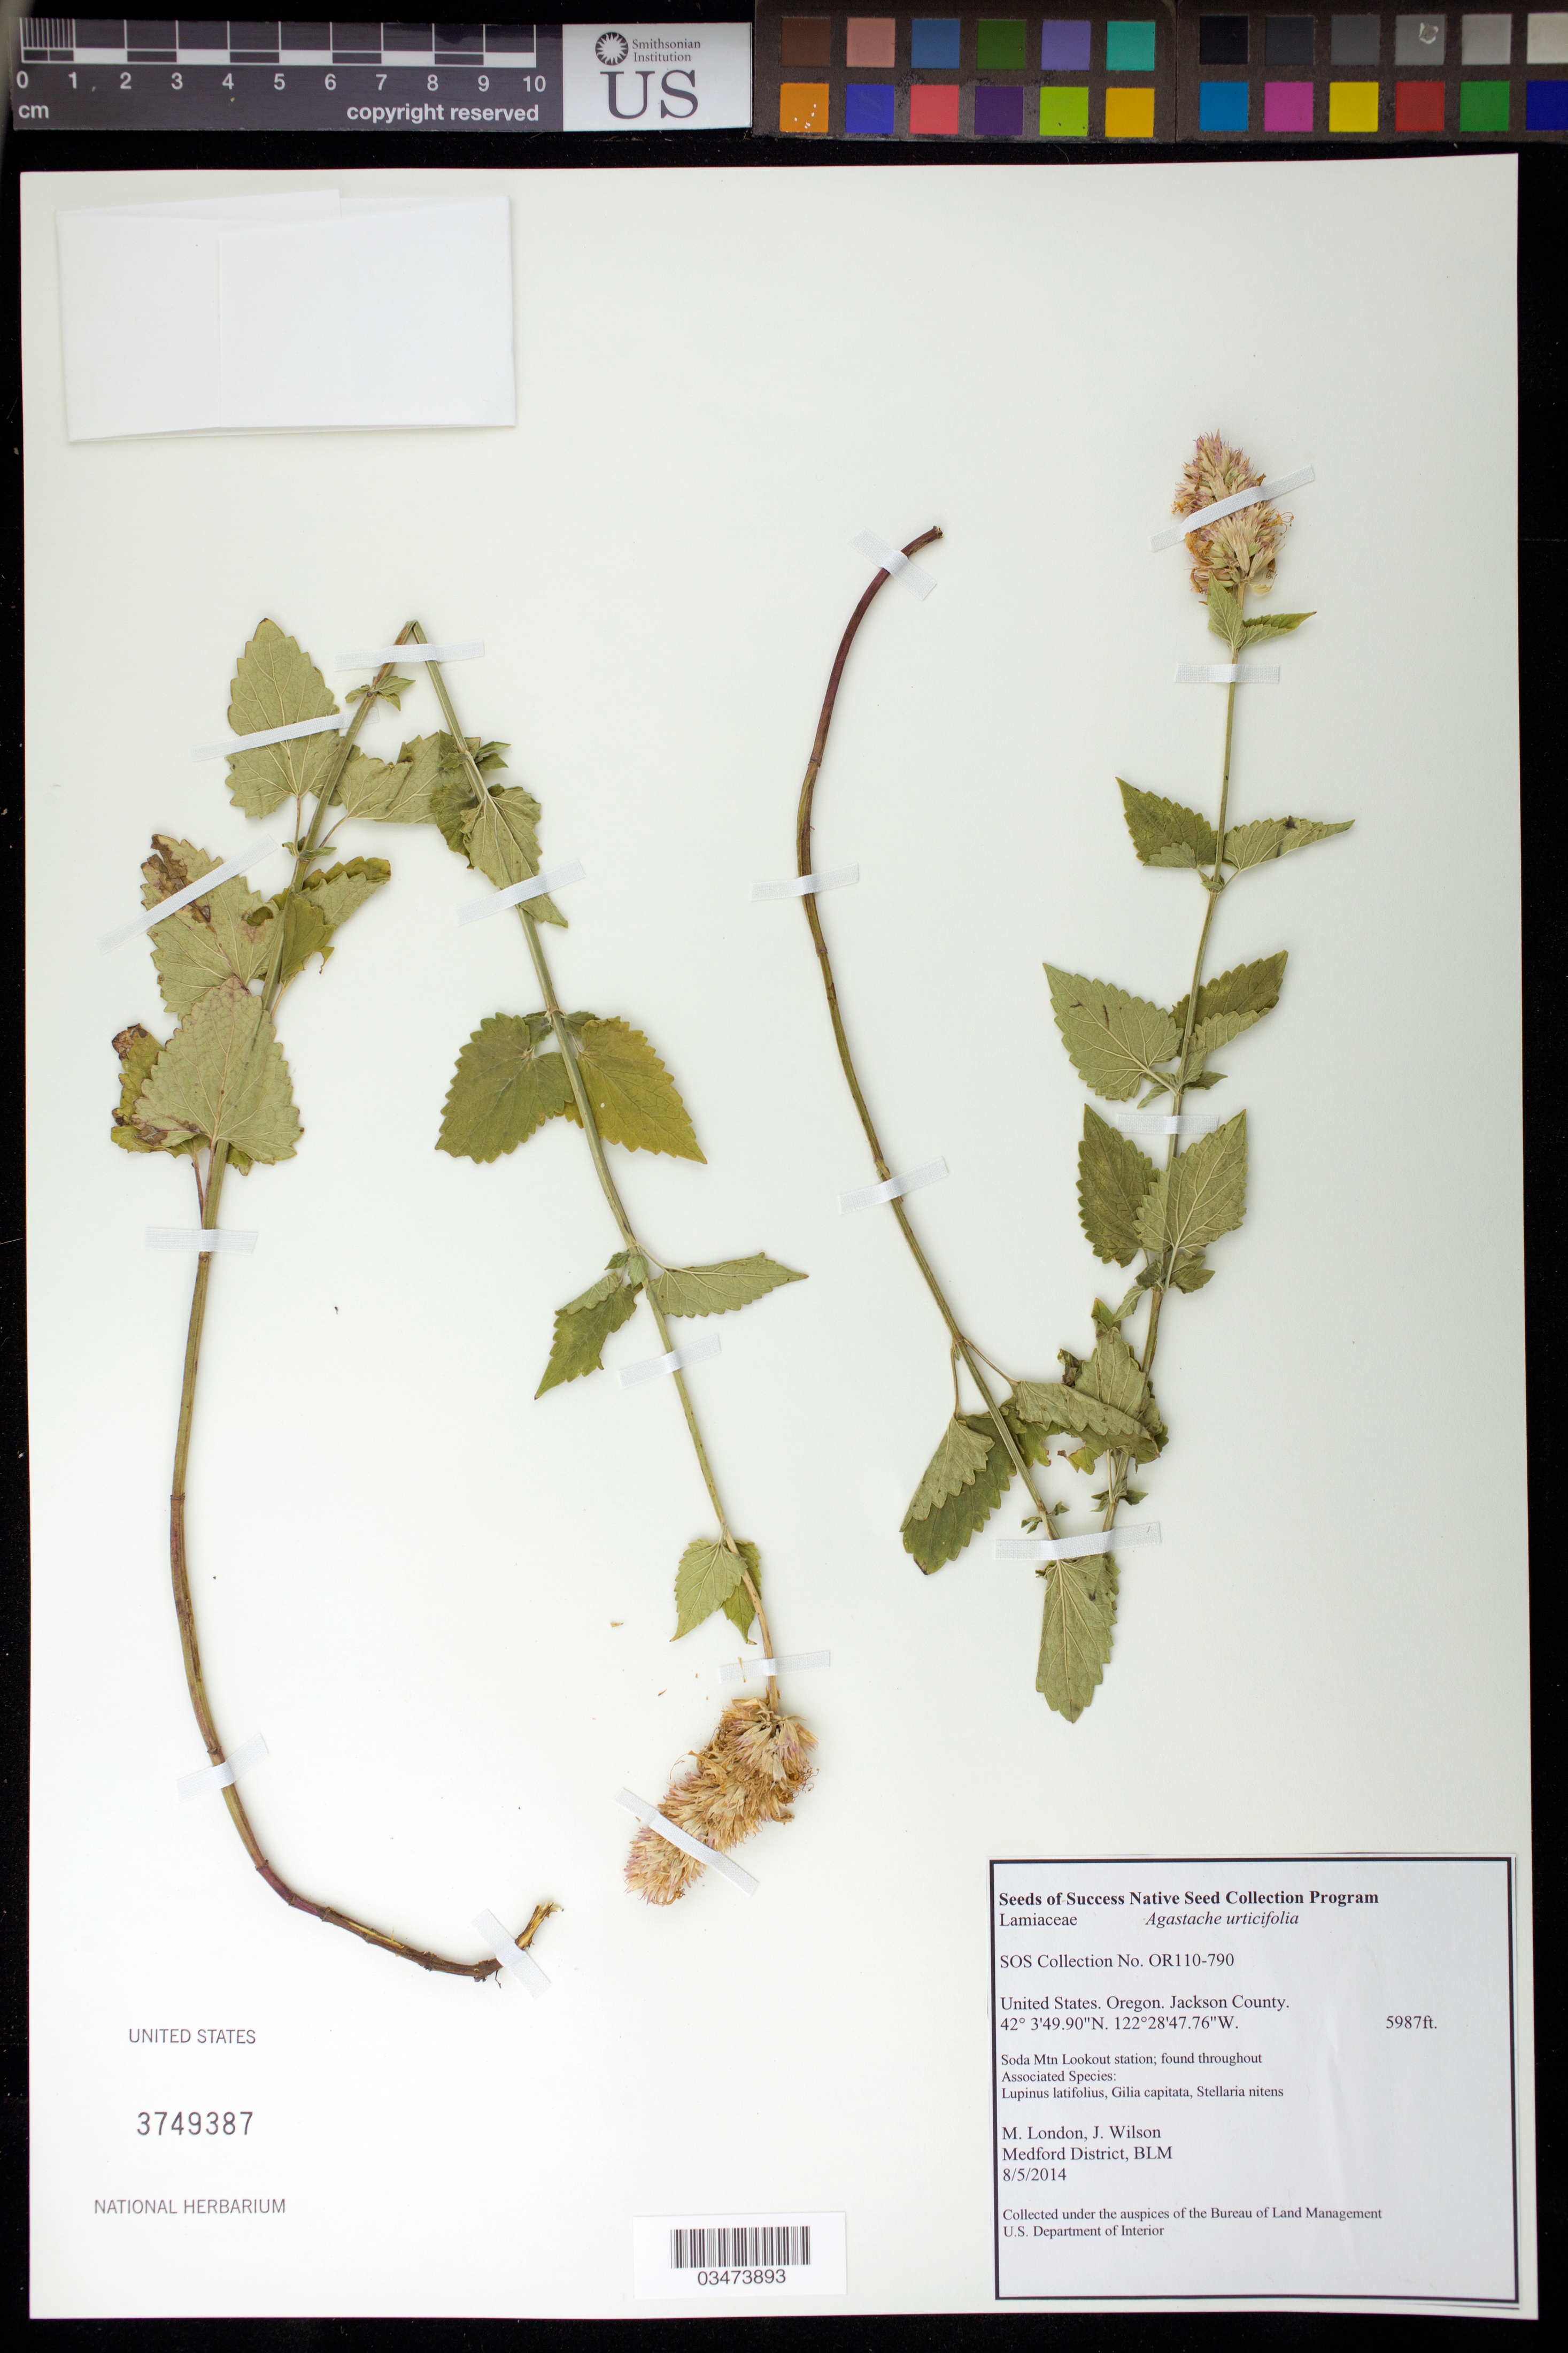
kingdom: Plantae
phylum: Tracheophyta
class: Magnoliopsida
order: Lamiales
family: Lamiaceae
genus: Agastache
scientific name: Agastache urticifolia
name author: (Benth.) Kuntze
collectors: M. London & J. Wilson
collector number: OR110-790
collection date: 2014-08-05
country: United States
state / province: Oregon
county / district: Jackson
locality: Soda Mtn Lookout station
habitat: Associated species: Lupinus latifolius, Gilia capitata, Stellaria nitens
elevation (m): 1825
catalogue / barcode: US 3749387